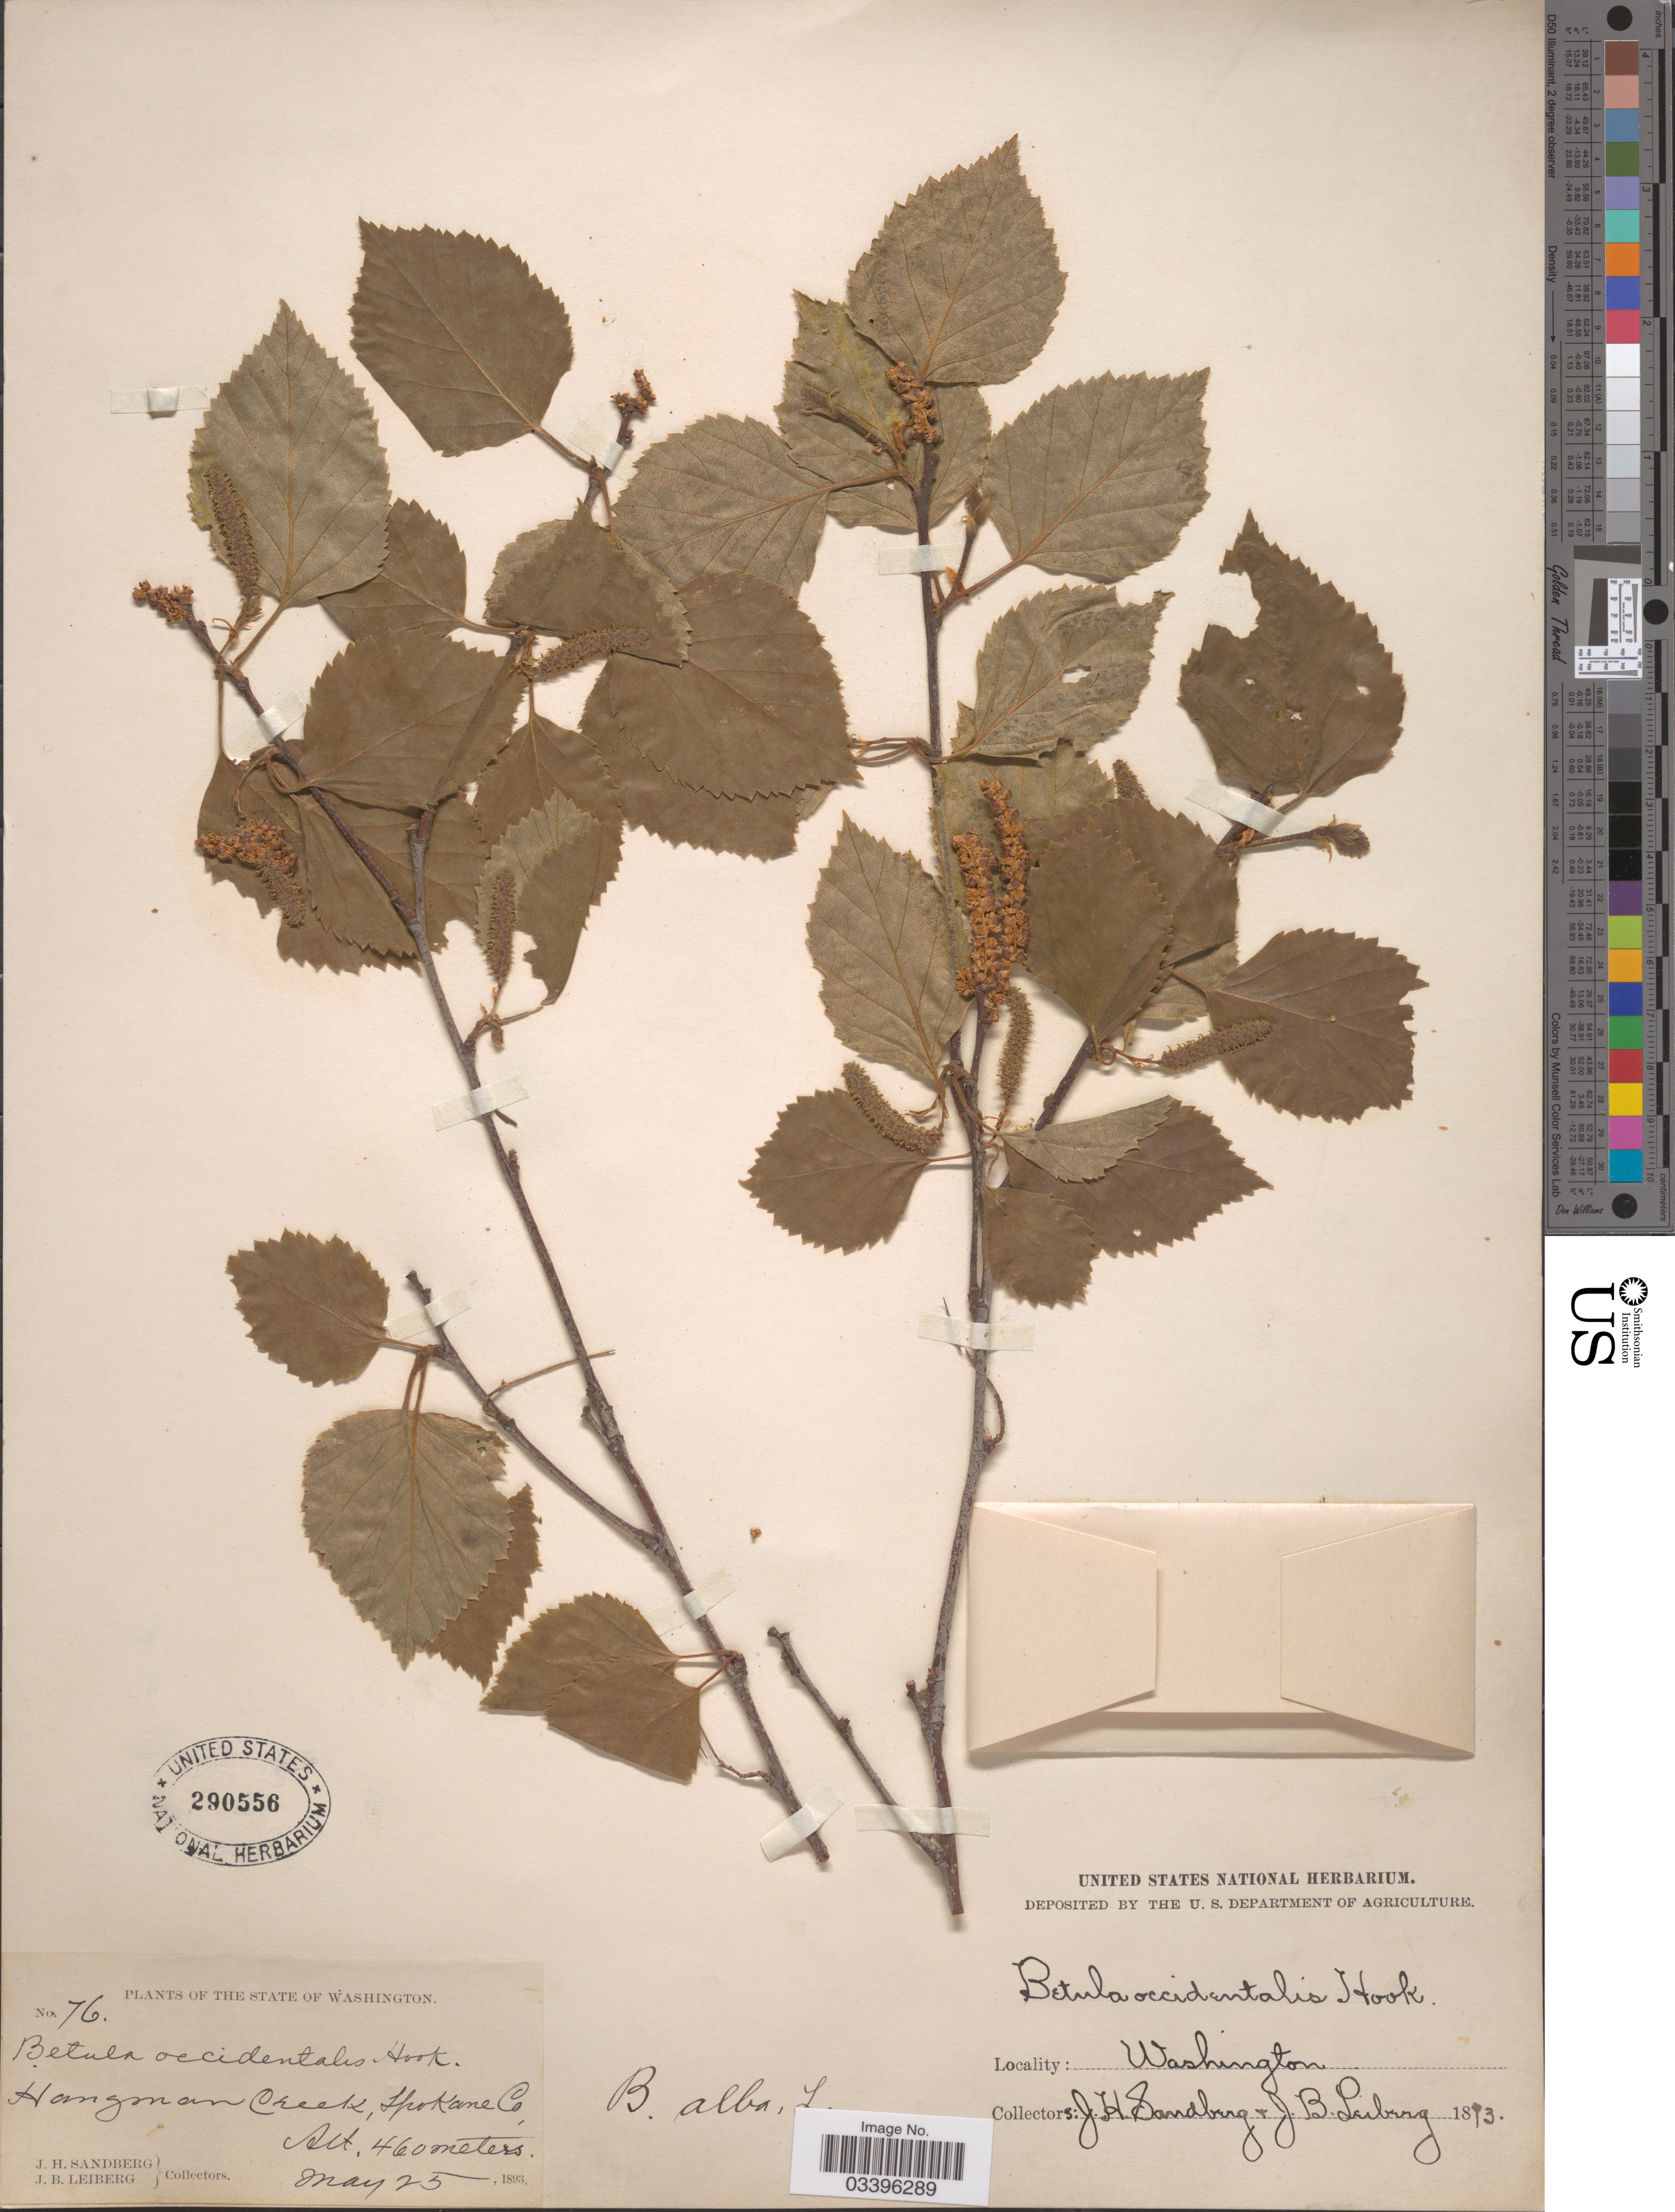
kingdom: Plantae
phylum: Tracheophyta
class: Magnoliopsida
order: Fagales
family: Betulaceae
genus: Betula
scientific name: Betula occidentalis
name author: Hook.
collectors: J. H. Sandberg & J. B. Leiberg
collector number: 76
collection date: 1893-05-25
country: United States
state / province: Washington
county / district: Spokane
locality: Hangman Creek, Spokane Co.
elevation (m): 460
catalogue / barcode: US 290556